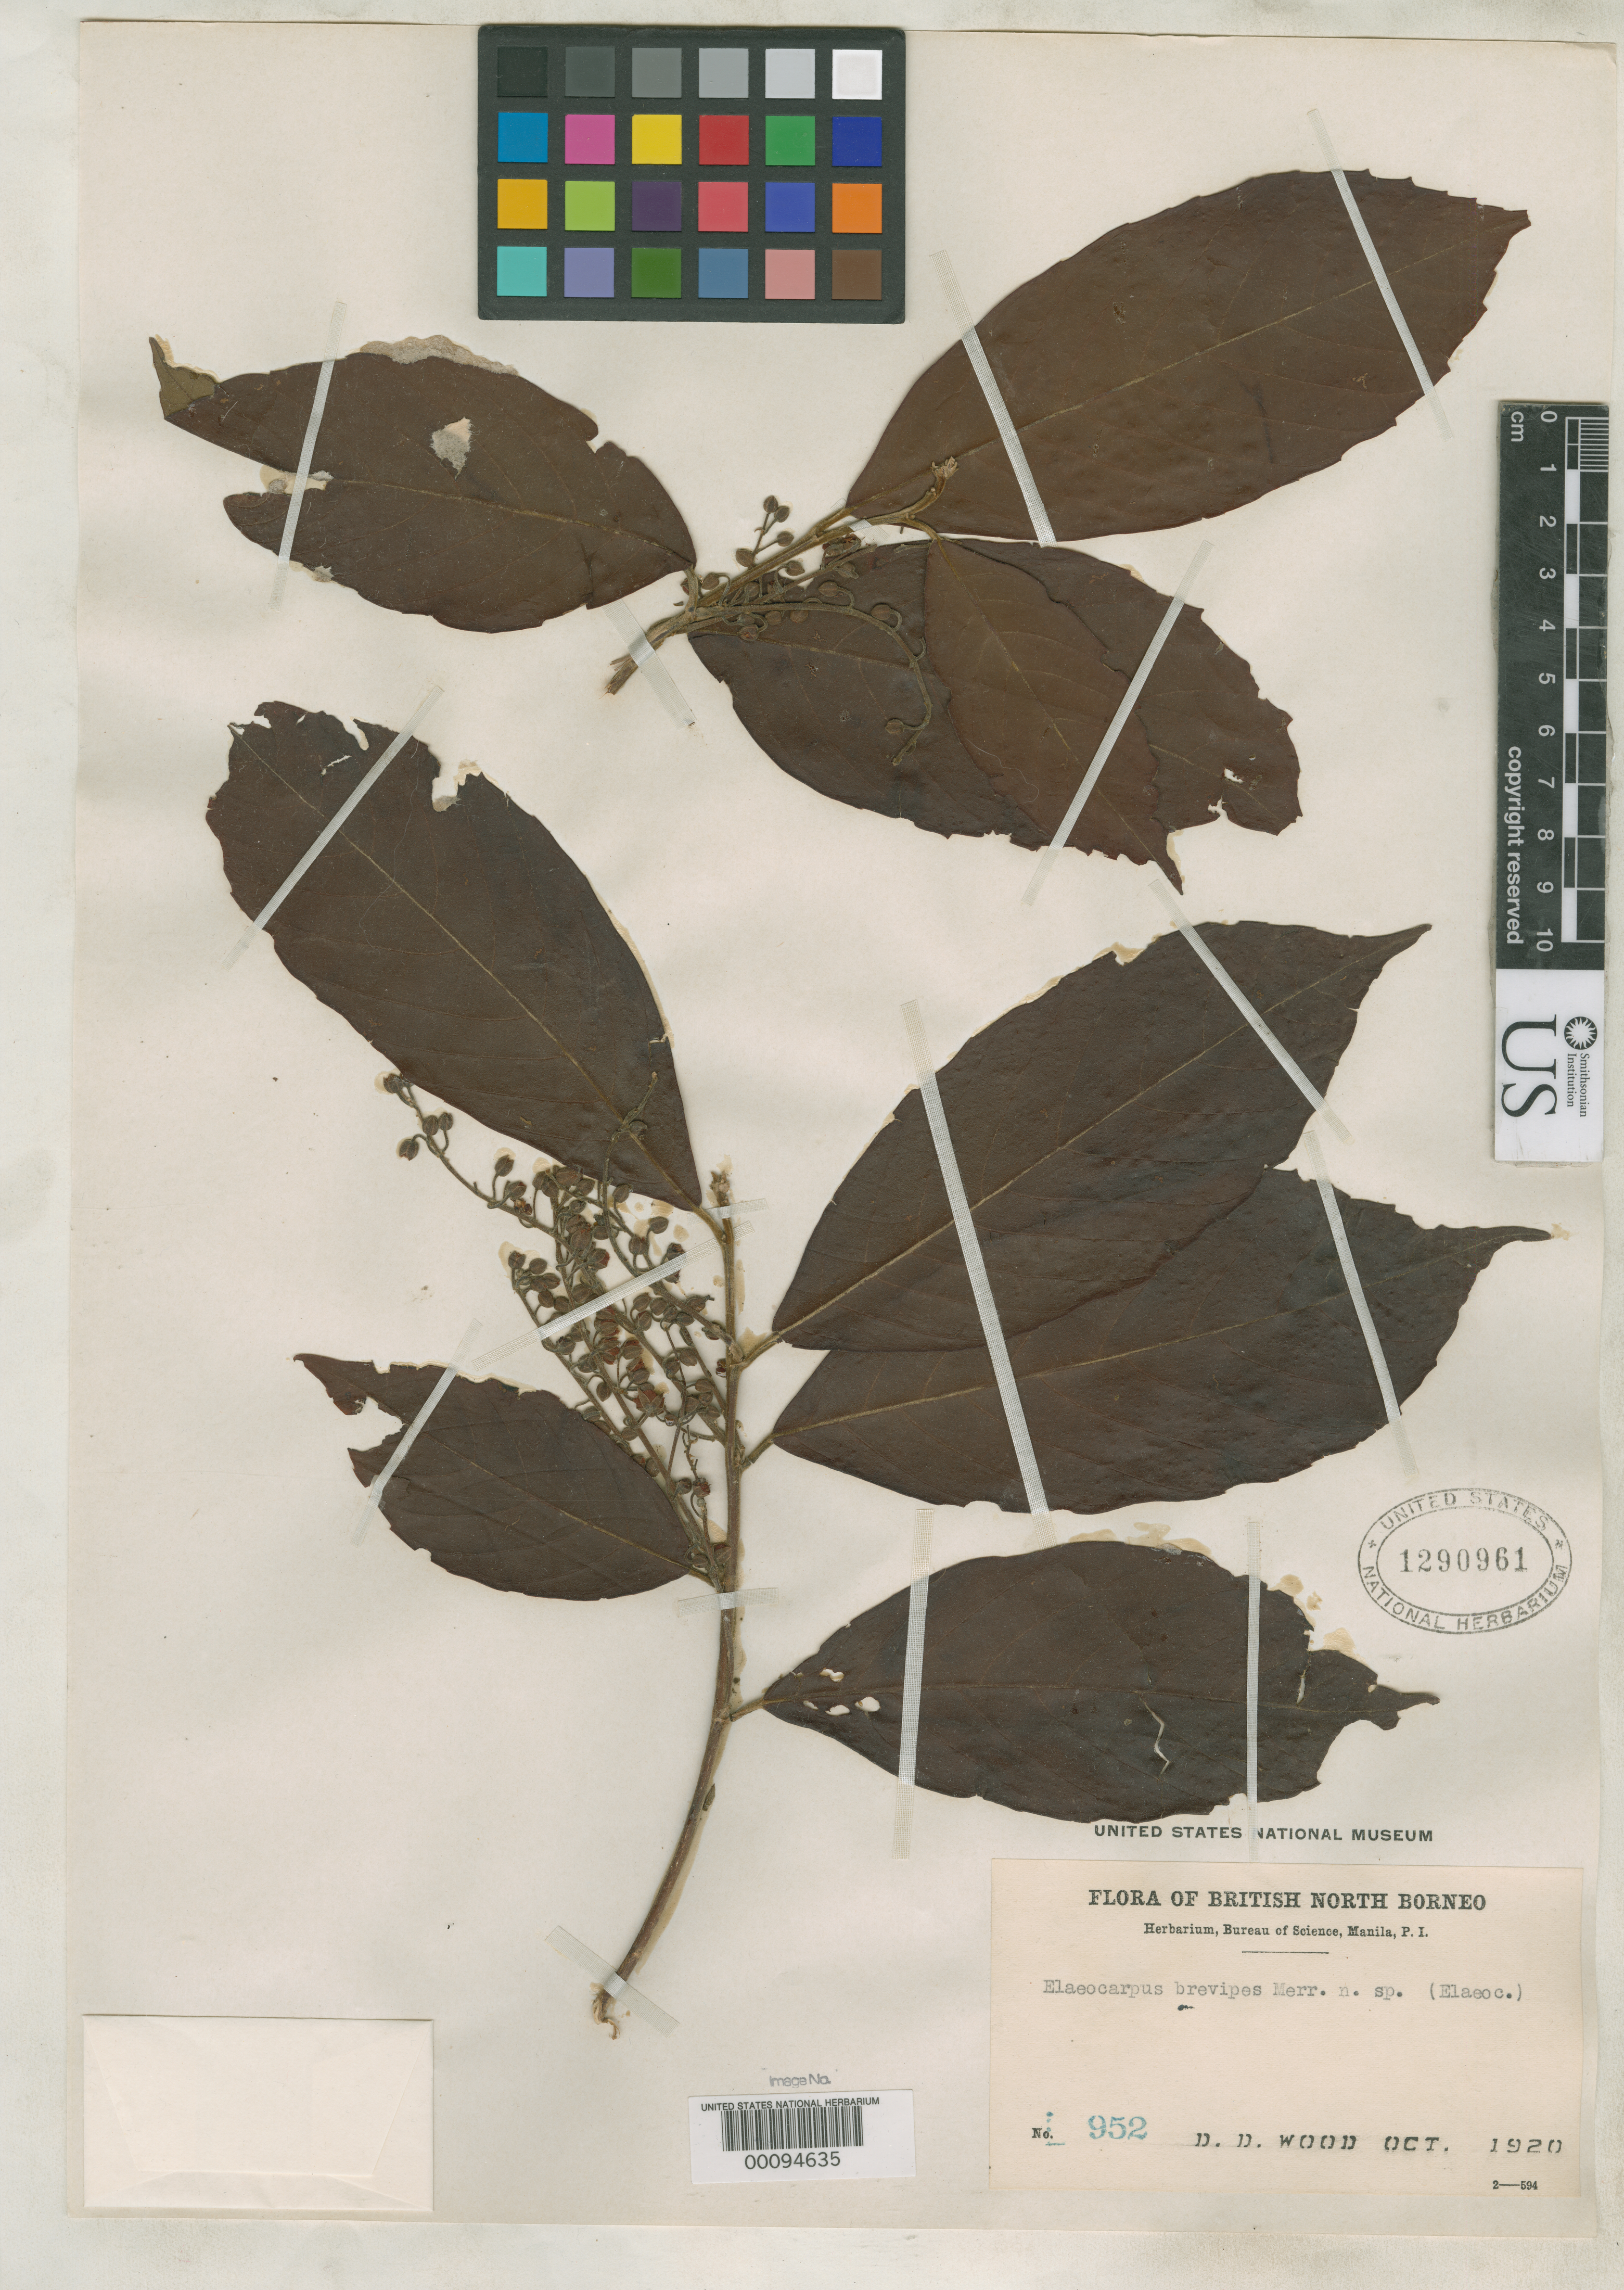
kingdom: Plantae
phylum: Tracheophyta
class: Magnoliopsida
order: Oxalidales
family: Elaeocarpaceae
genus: Elaeocarpus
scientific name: Elaeocarpus brevipes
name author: Merr.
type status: Isotype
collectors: D. Wood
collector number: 952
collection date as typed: Oct 1920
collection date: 1920-10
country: Malaysia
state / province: Sabah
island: Borneo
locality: Sandakan & vicinity.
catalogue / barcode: US 1290961